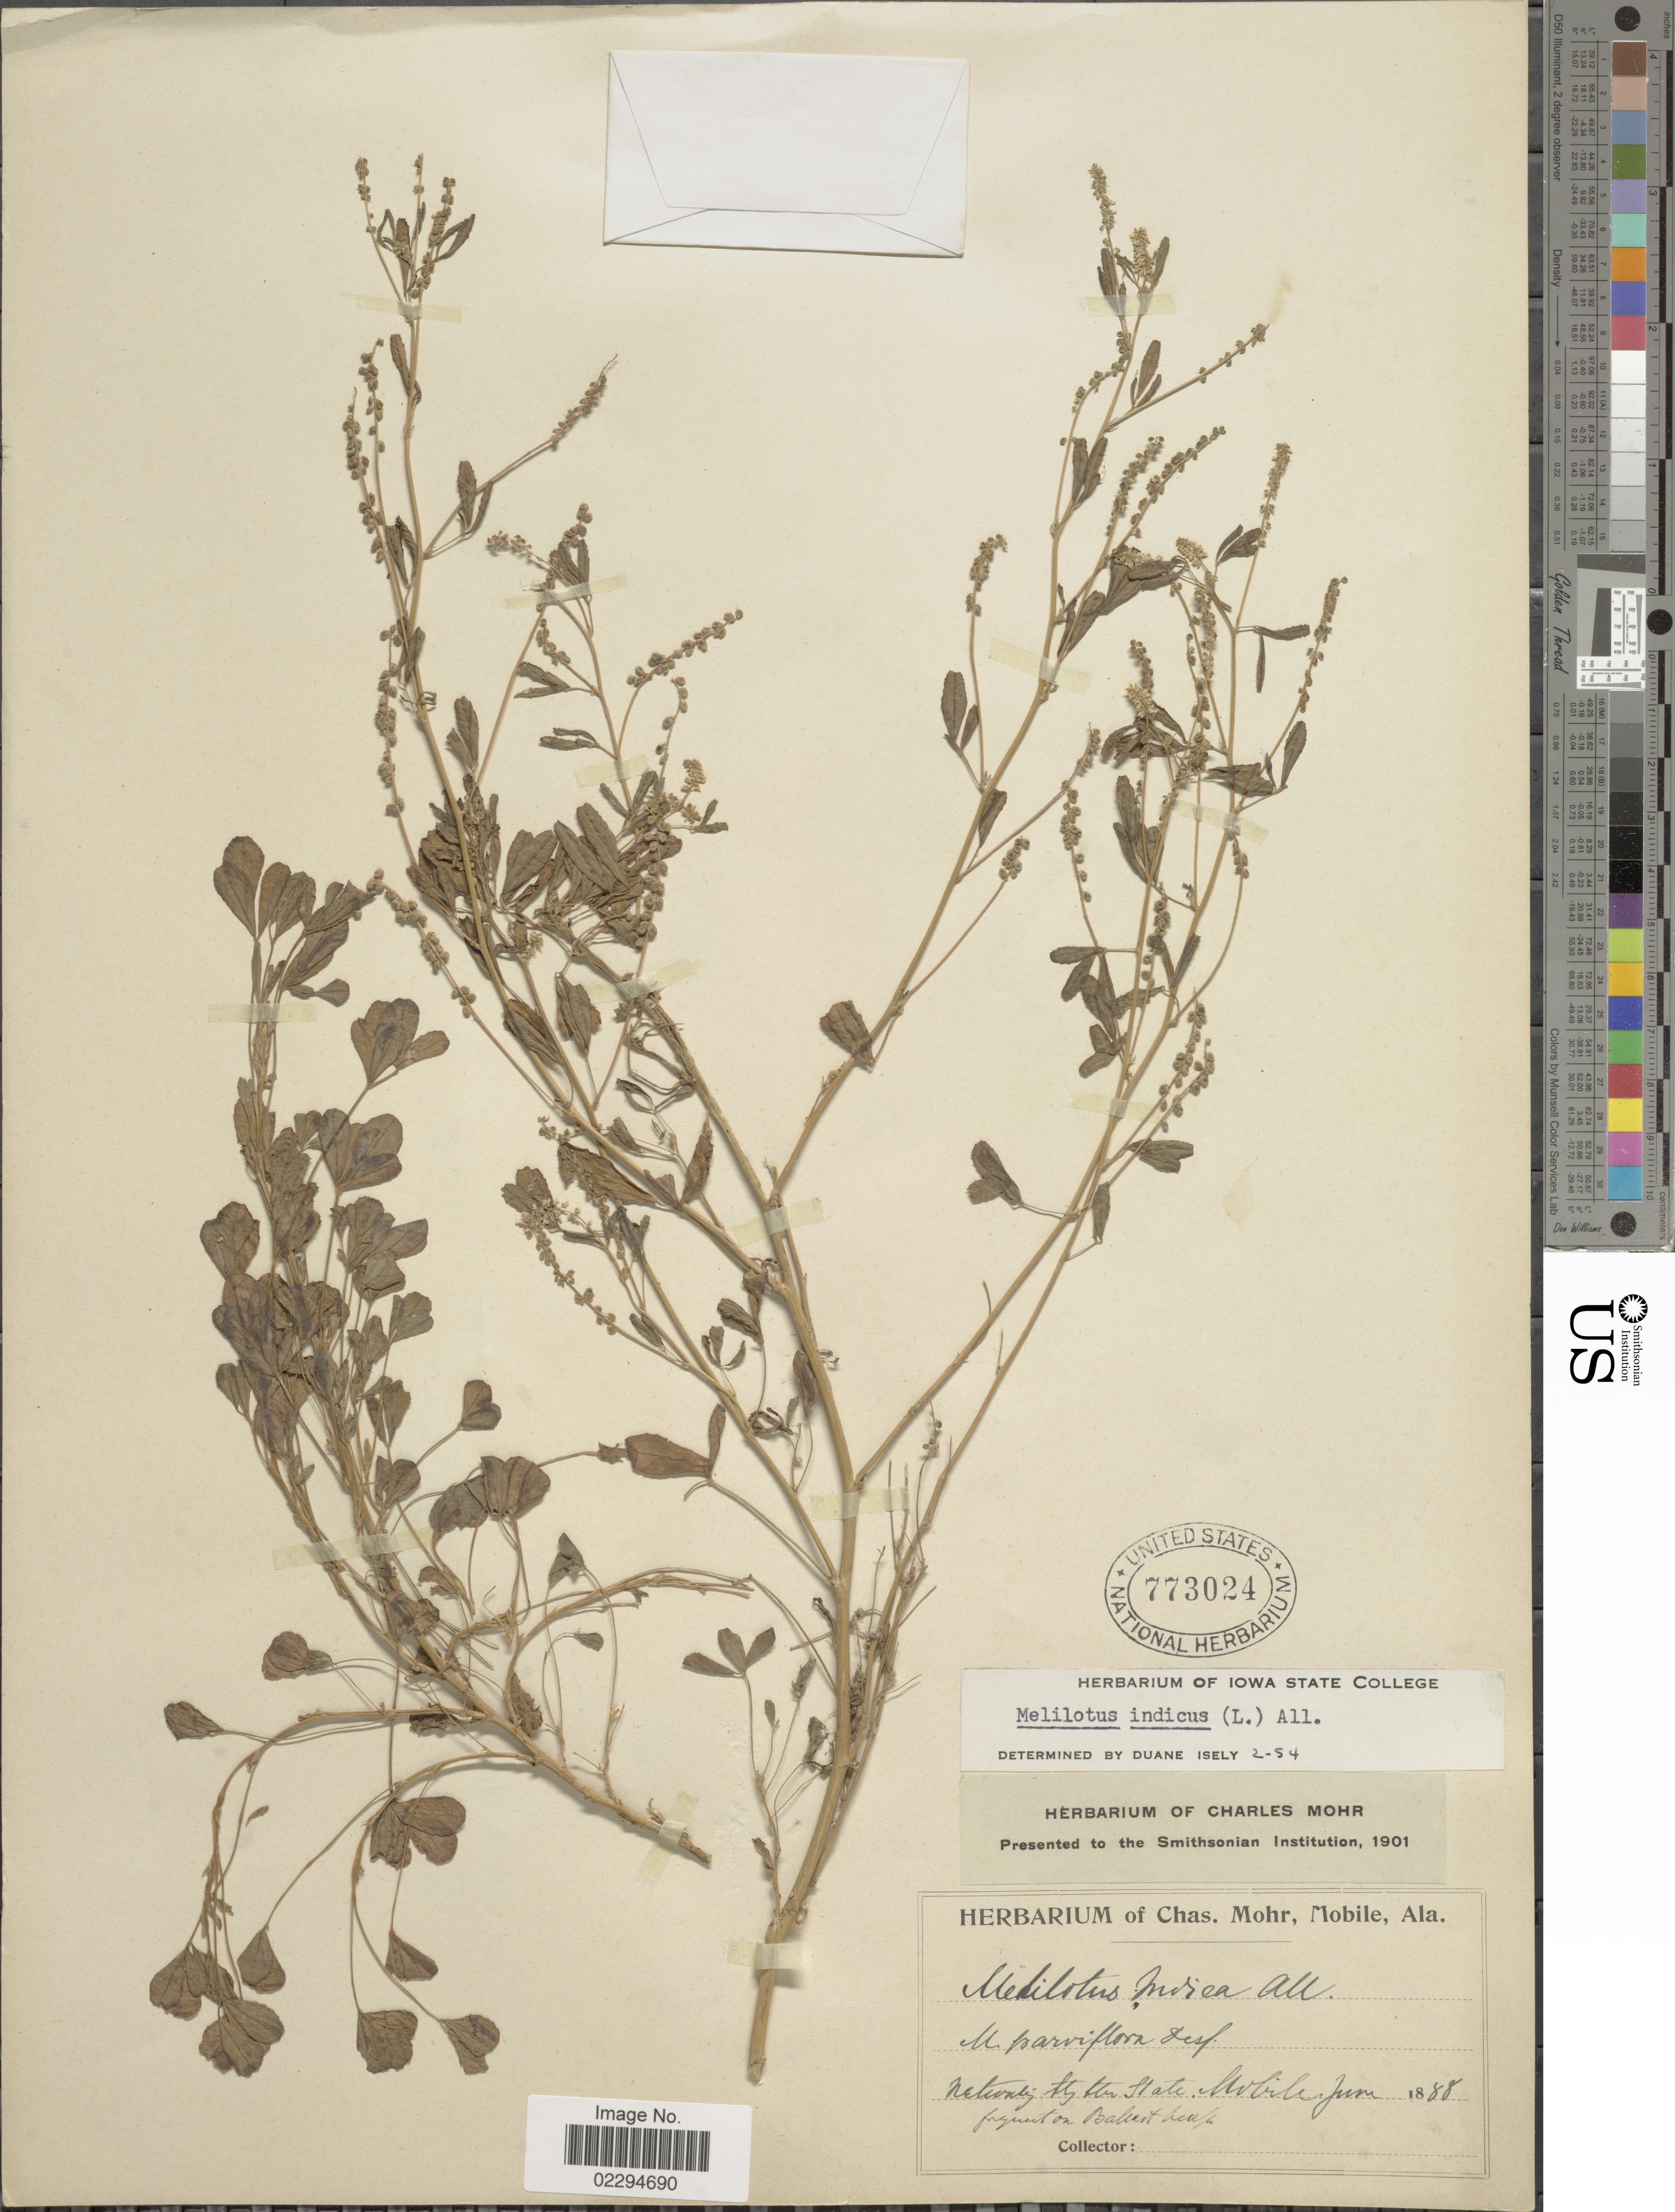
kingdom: Plantae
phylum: Tracheophyta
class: Magnoliopsida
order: Fabales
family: Fabaceae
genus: Melilotus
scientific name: Melilotus indicus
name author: (L.) All.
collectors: ex herb. Charles Mohr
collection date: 1888-06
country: United States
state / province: Alabama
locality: Mobile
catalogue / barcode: US 773024